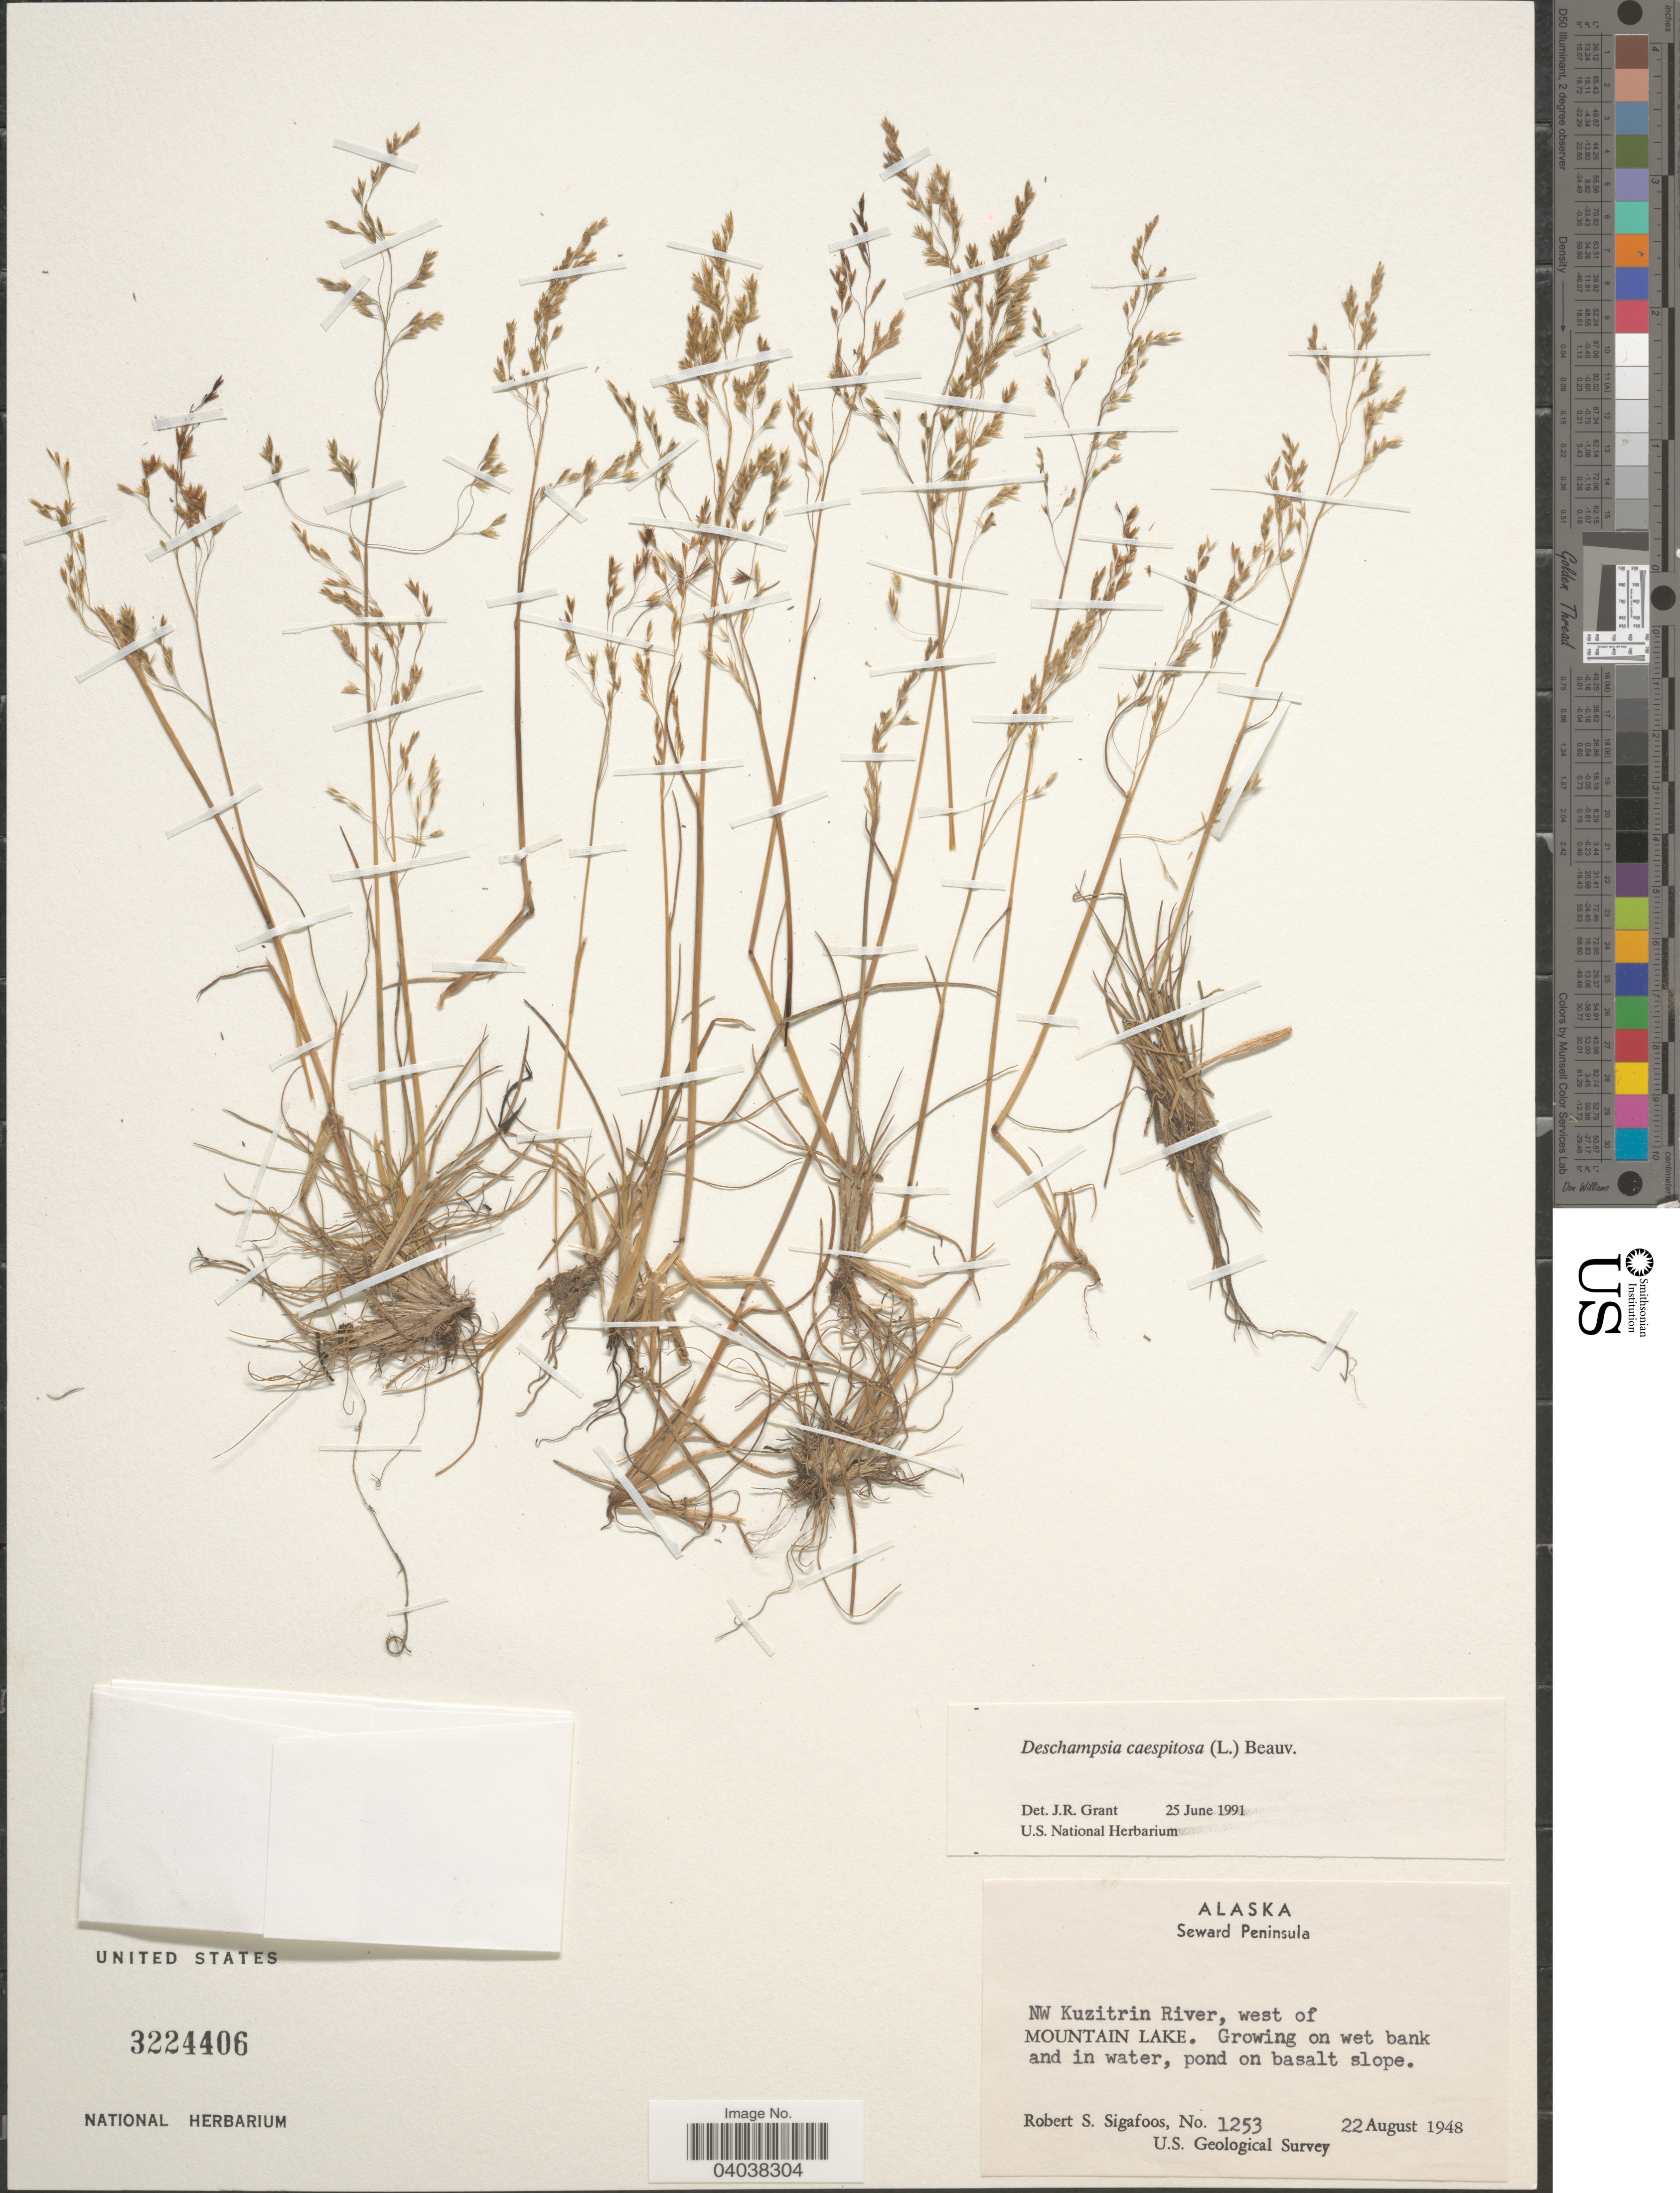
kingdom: Plantae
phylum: Tracheophyta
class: Liliopsida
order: Poales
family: Poaceae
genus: Deschampsia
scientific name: Deschampsia cespitosa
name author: (L.) P. Beauv.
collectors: R. Sigafoos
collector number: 1253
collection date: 1948-08-22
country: United States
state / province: Alaska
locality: Seward Peninsula. NW Kuzitrin River, west of Mountain Lake. Growing on wet bank and in water, pond on basalt slope.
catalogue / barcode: US 3224406